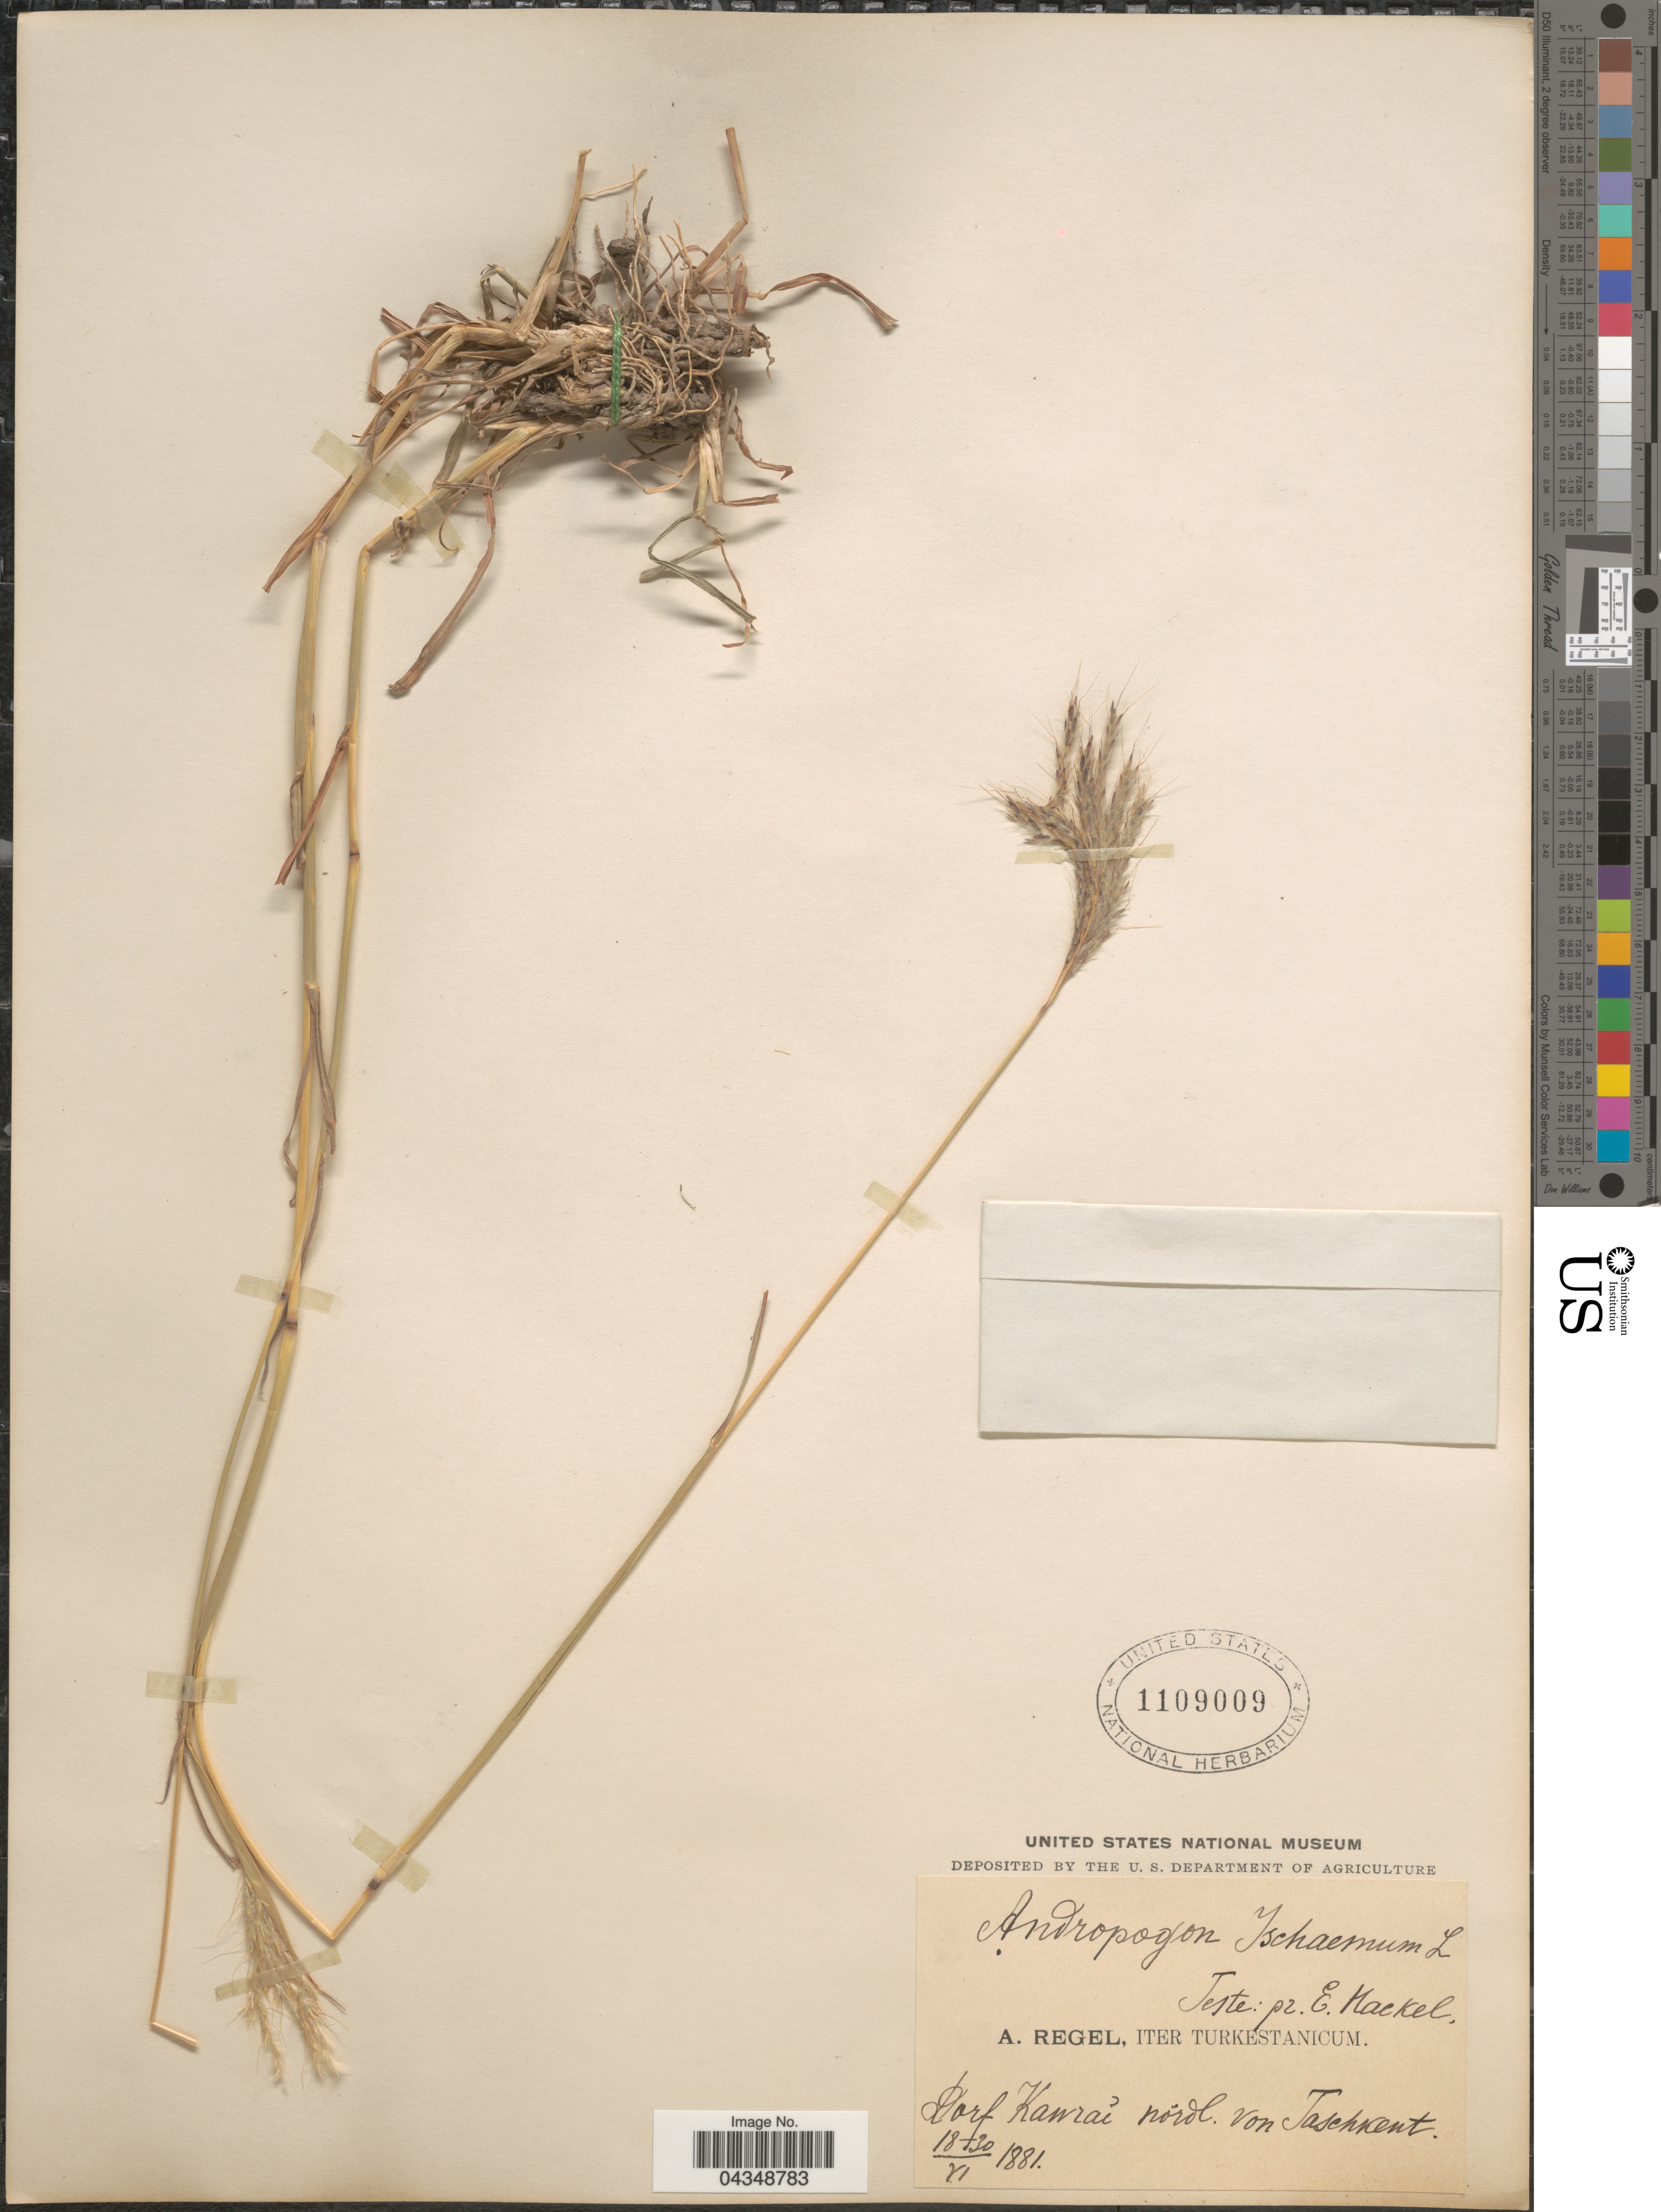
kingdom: Plantae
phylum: Tracheophyta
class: Liliopsida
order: Poales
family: Poaceae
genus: Bothriochloa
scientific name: Bothriochloa ischaemum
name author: (L.) Keng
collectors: A. Regel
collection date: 1881-06-18/1881-06-30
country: Uzbekistan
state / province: Toshkent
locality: Iter Turkestanicum. Dorf Kanrai [interpreted] nördl. von Taschkent.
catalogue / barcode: US 1109009